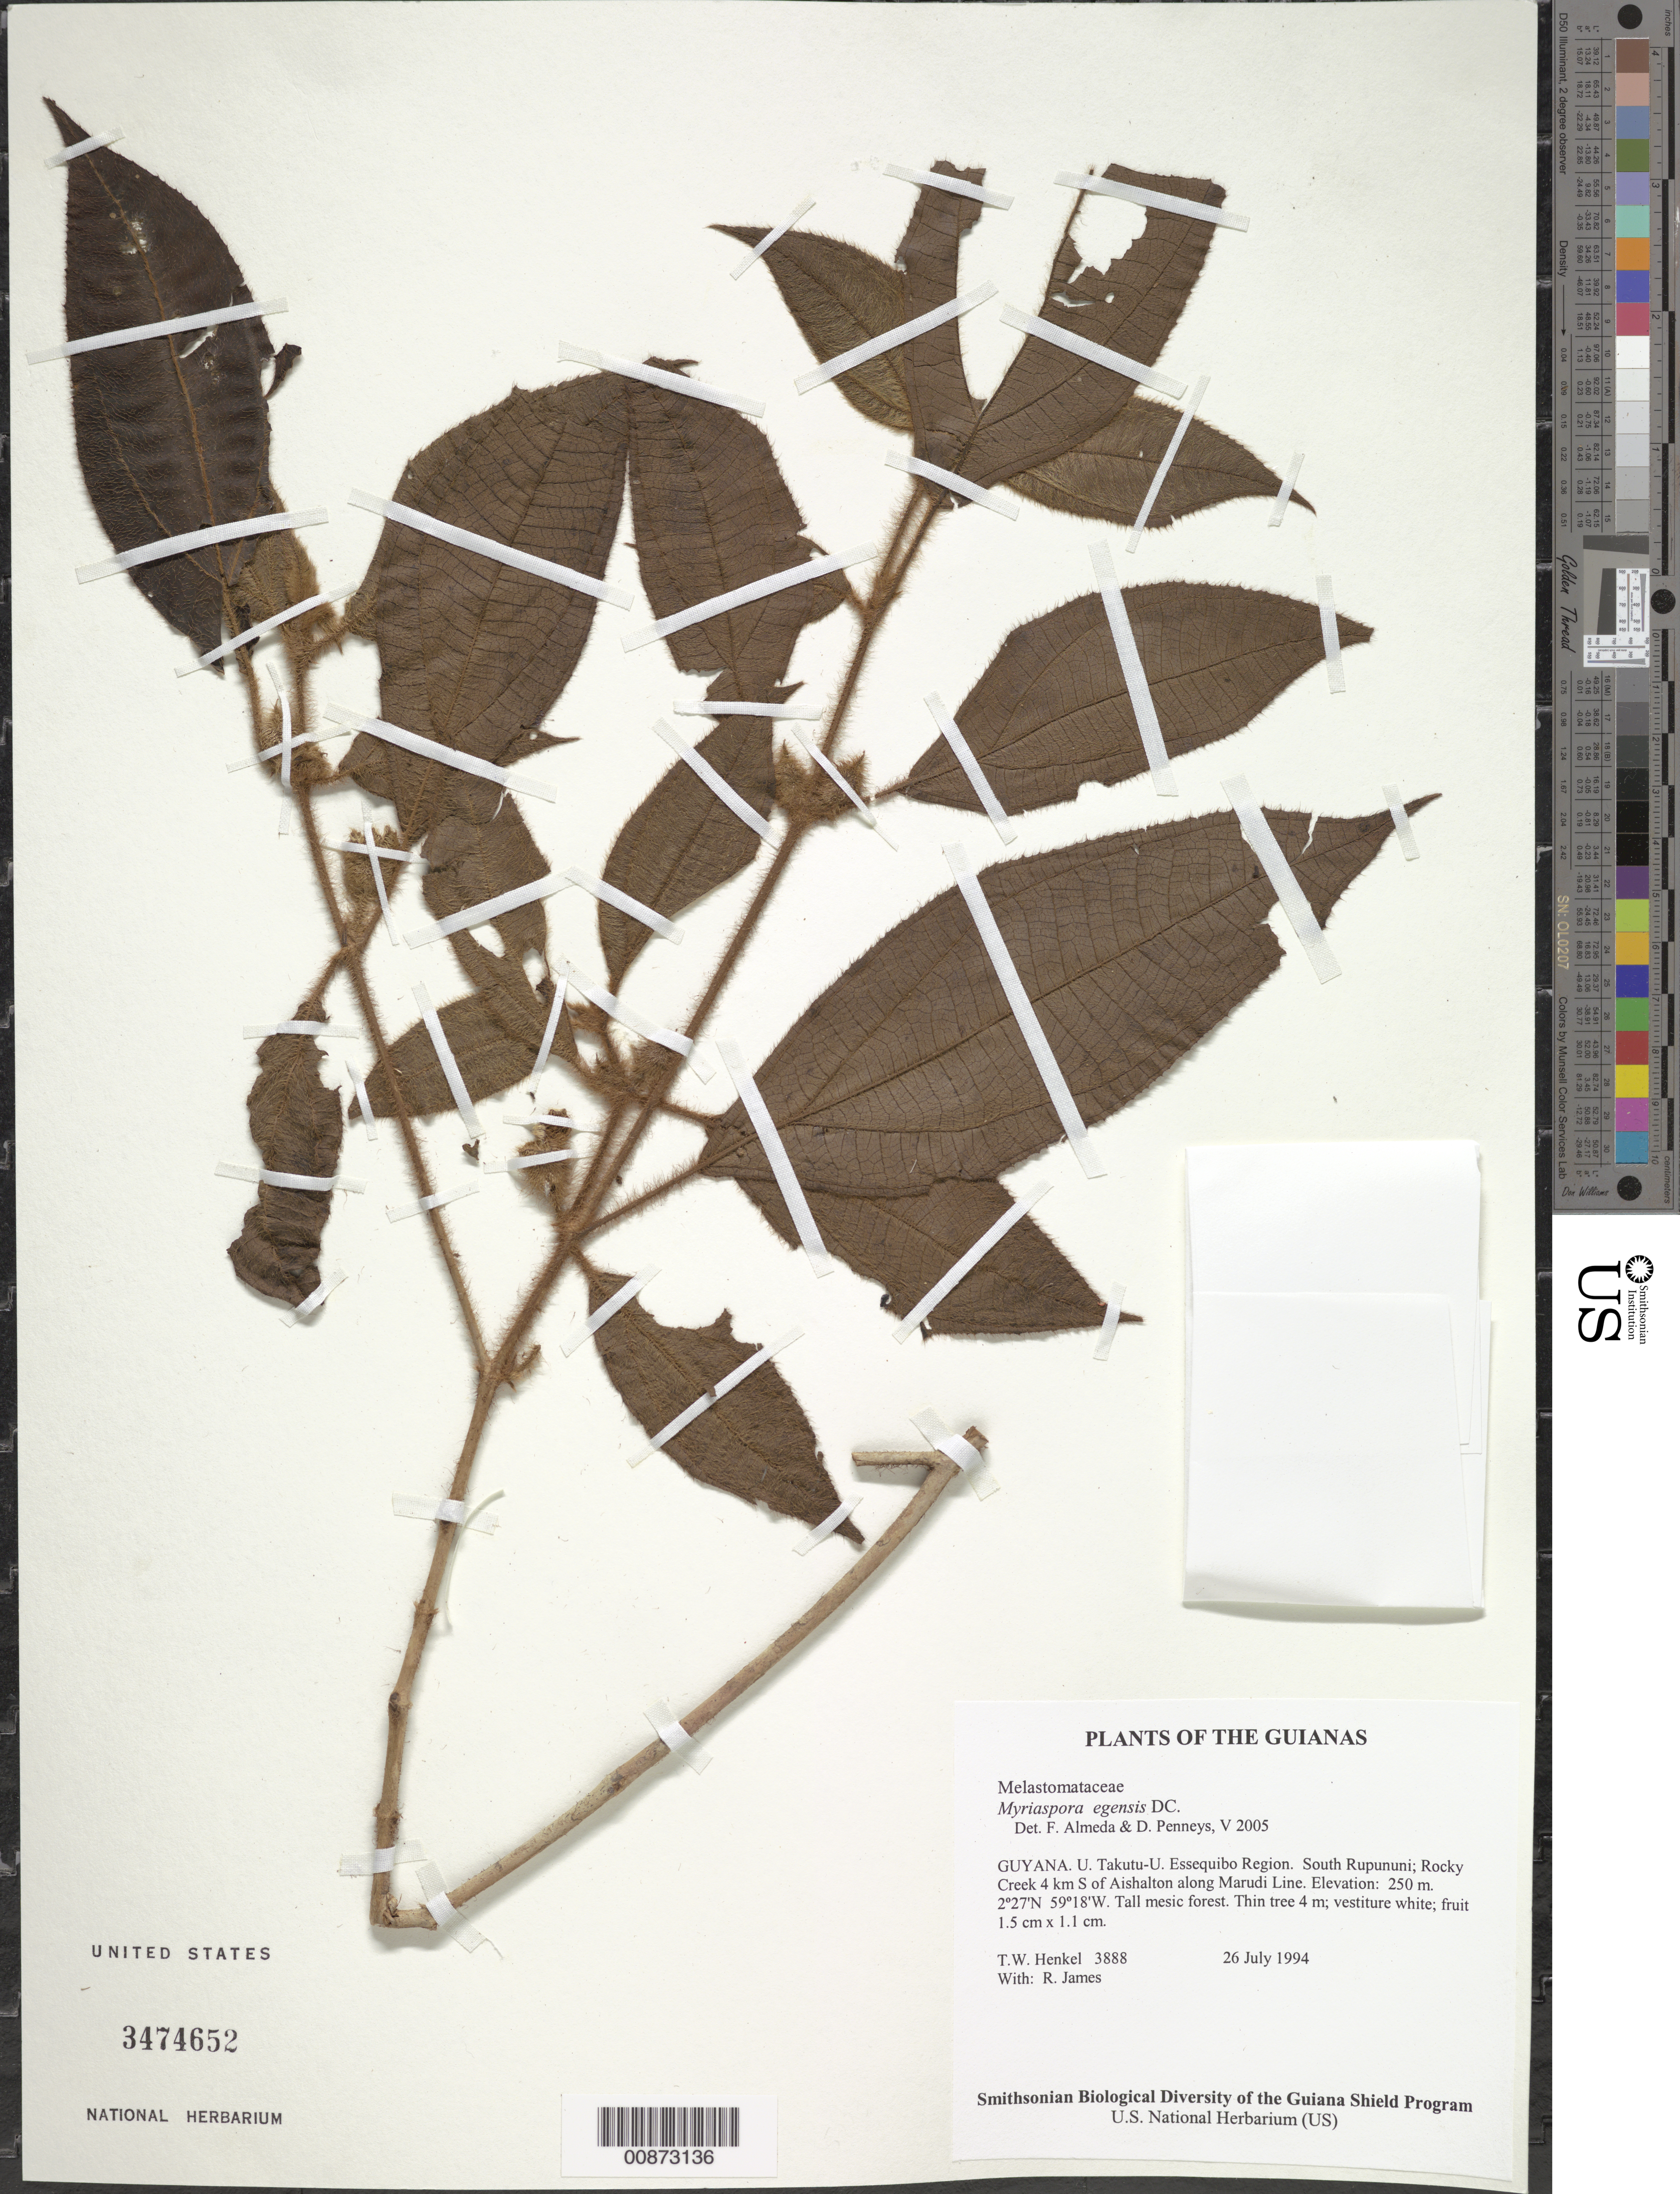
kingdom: Plantae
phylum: Tracheophyta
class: Magnoliopsida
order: Myrtales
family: Melastomataceae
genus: Bellucia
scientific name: Bellucia egensis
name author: (DC.) Penneys et al.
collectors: T. Henkel & R. James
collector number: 3888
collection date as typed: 26 July 1994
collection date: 1994-07-26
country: Guyana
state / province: U. Takutu-U. Essequibo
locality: South Rupununi; Rocky Creek 4 km S of Aishalton along Marudi Line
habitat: Tall mesic forest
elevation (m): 250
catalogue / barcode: US 3474652